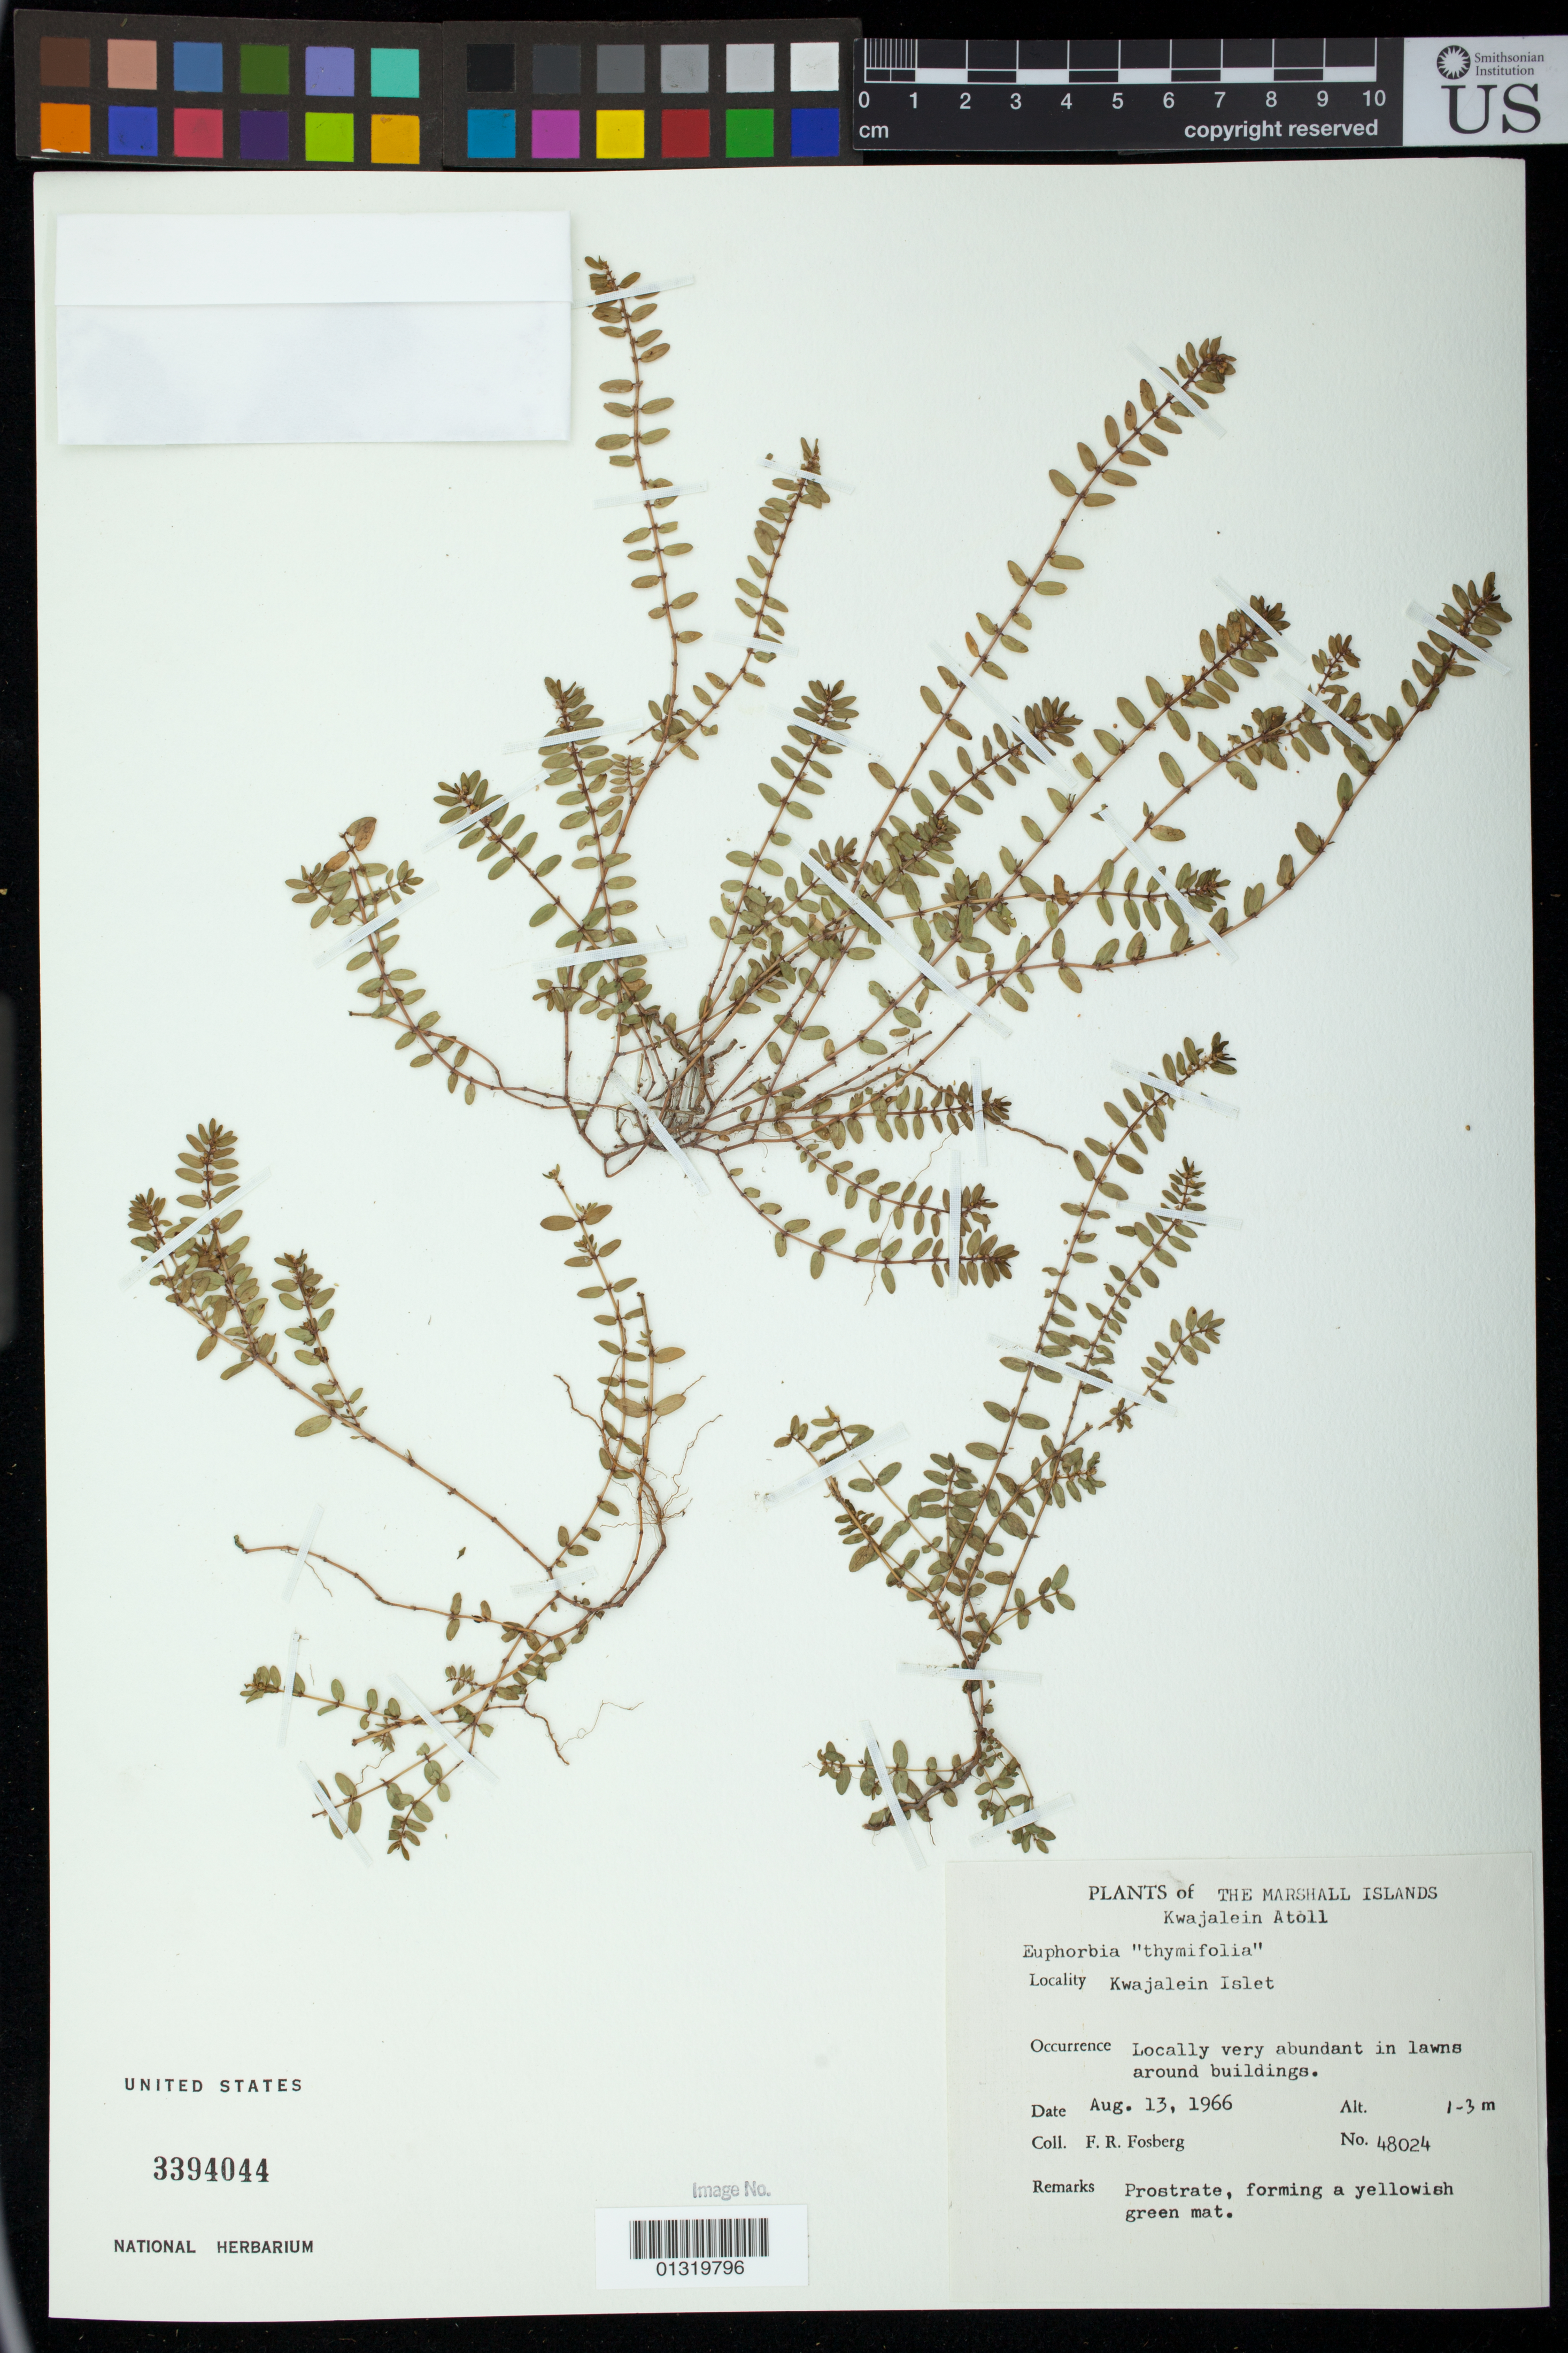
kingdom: Plantae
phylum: Tracheophyta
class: Magnoliopsida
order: Malpighiales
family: Euphorbiaceae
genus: Euphorbia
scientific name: Euphorbia thymifolia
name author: L.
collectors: F. R. Fosberg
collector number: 48024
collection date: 1966-08-13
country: Marshall Islands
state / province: Kwajalein Atoll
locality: Kwajalein Islet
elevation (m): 1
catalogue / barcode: US 3394044